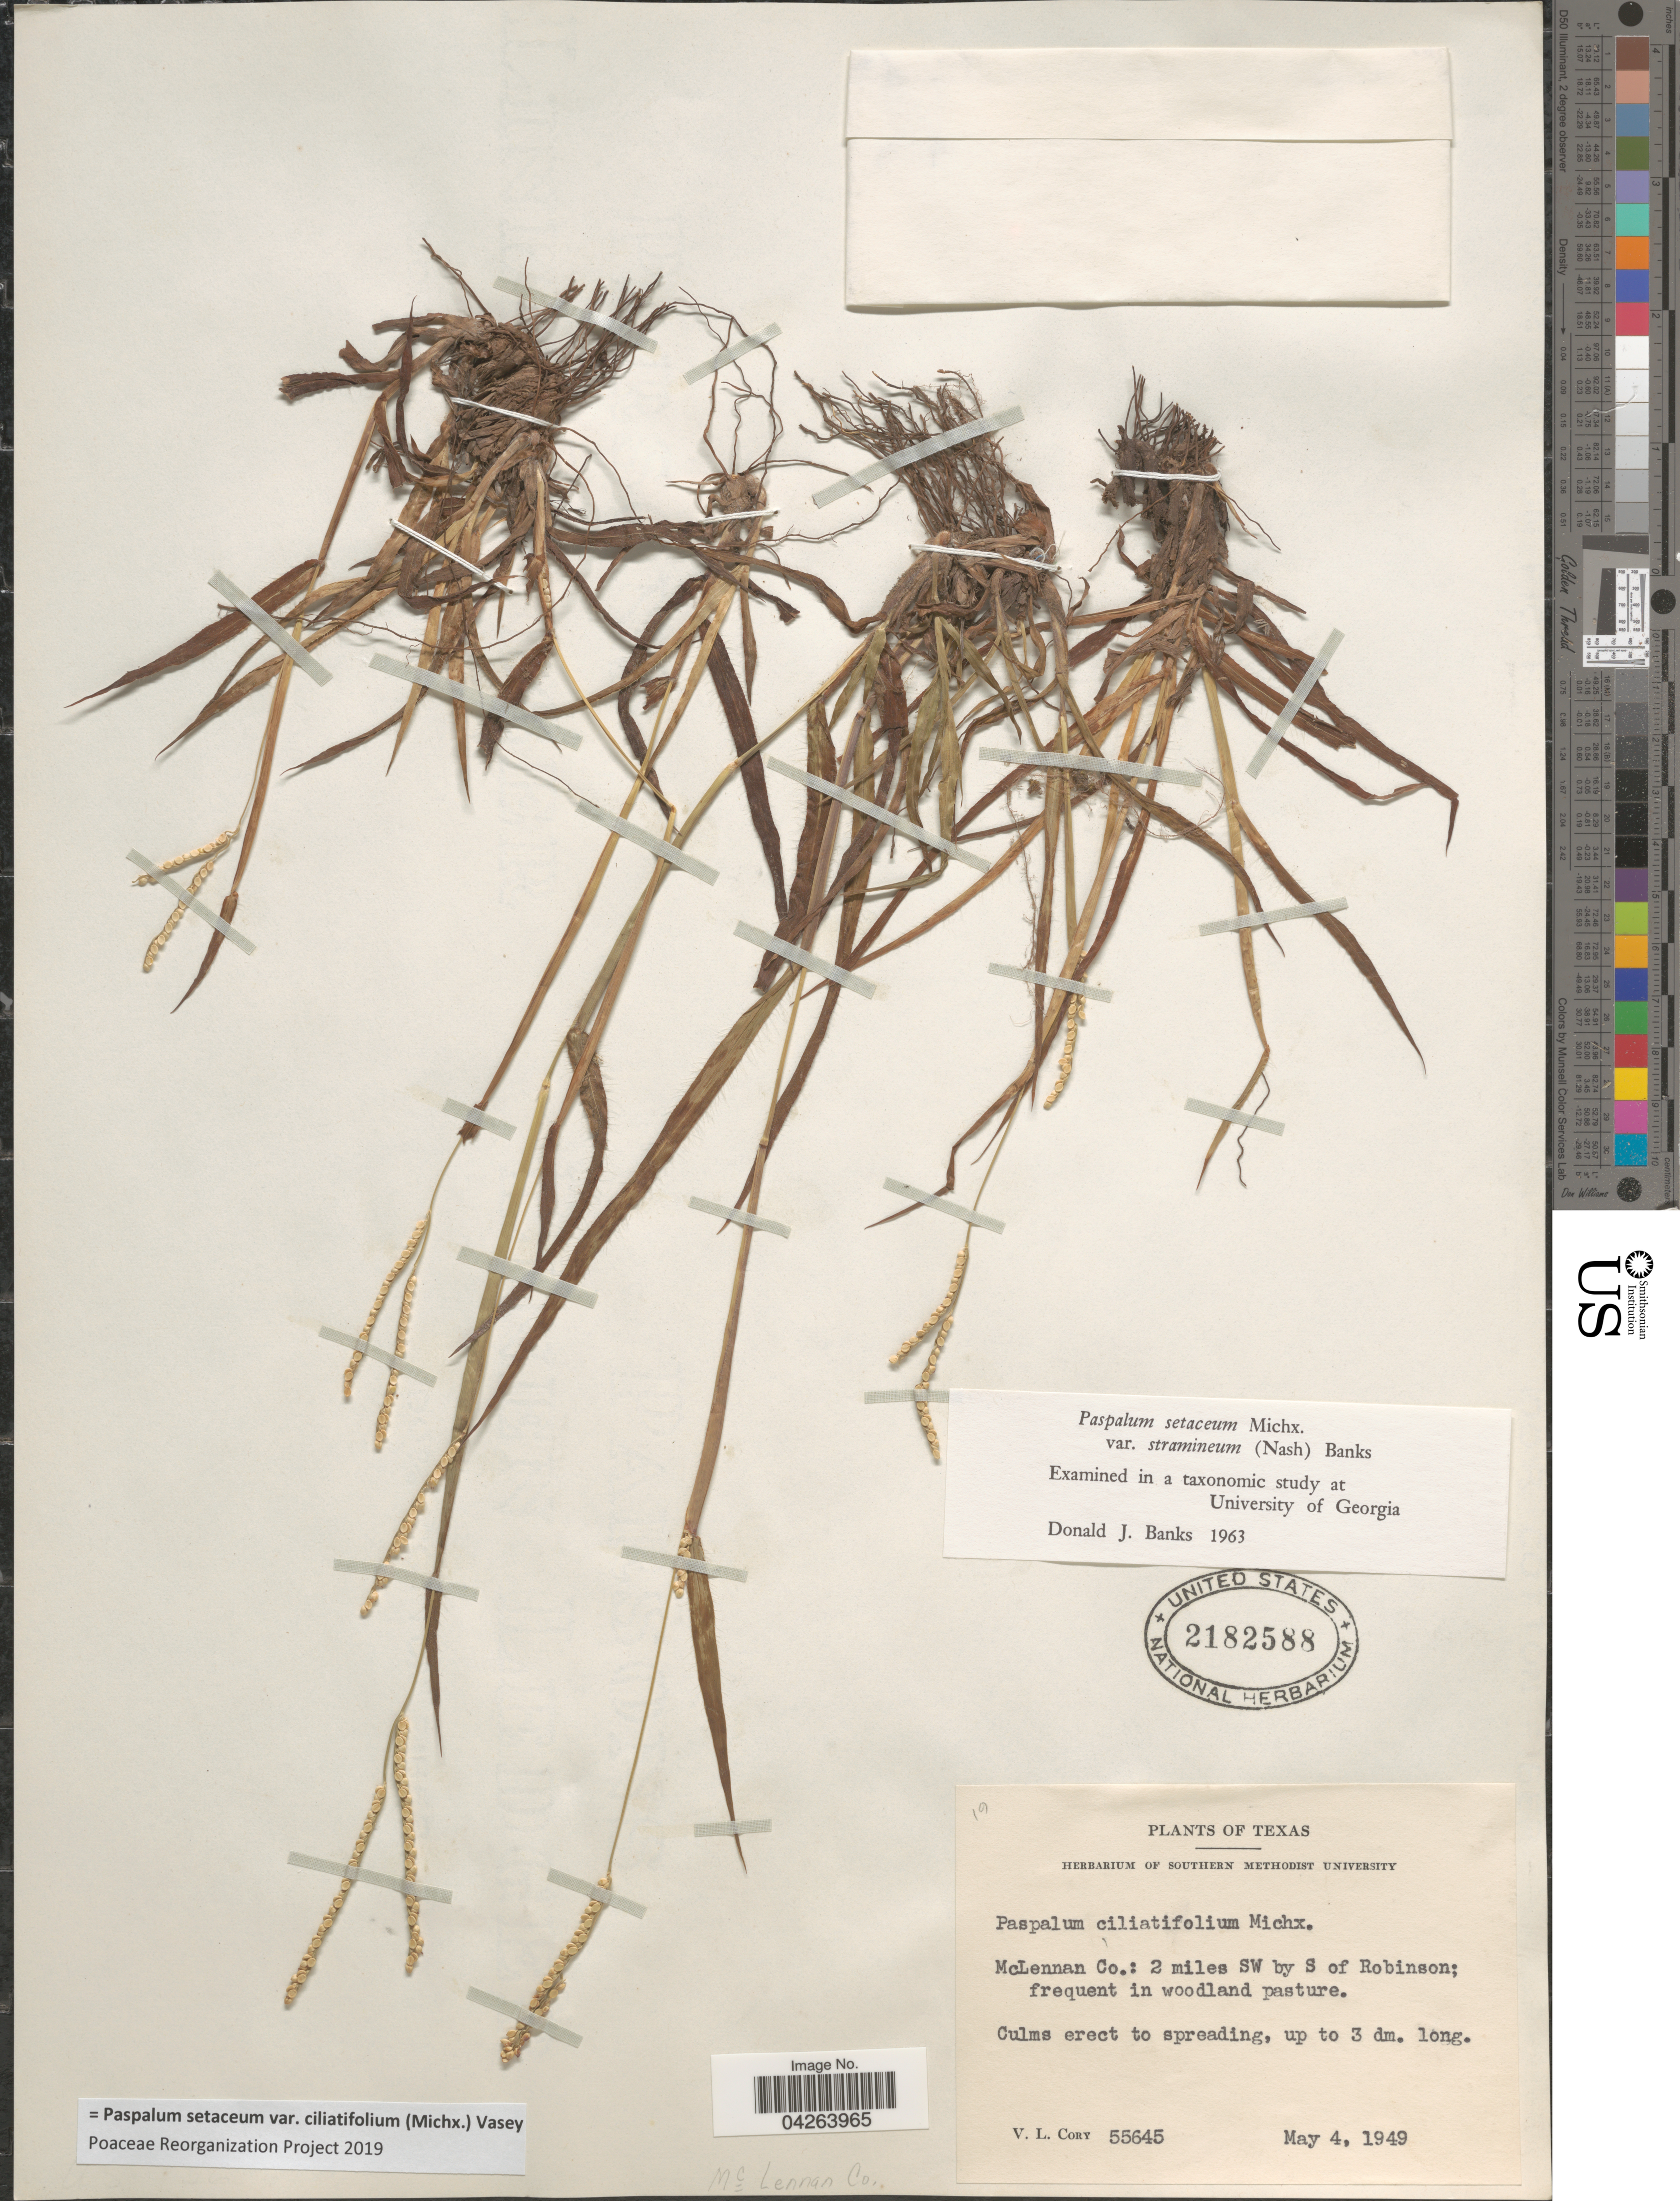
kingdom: Plantae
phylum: Tracheophyta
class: Liliopsida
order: Poales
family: Poaceae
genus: Paspalum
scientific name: Paspalum setaceum var. ciliatifolium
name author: (Michx.) Vasey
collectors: V. Cory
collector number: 55645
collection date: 1949-05-04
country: United States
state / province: Texas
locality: McLennan Co.: 2 miles SW by S of Robinson. McLennan Co.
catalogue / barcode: US 2182588